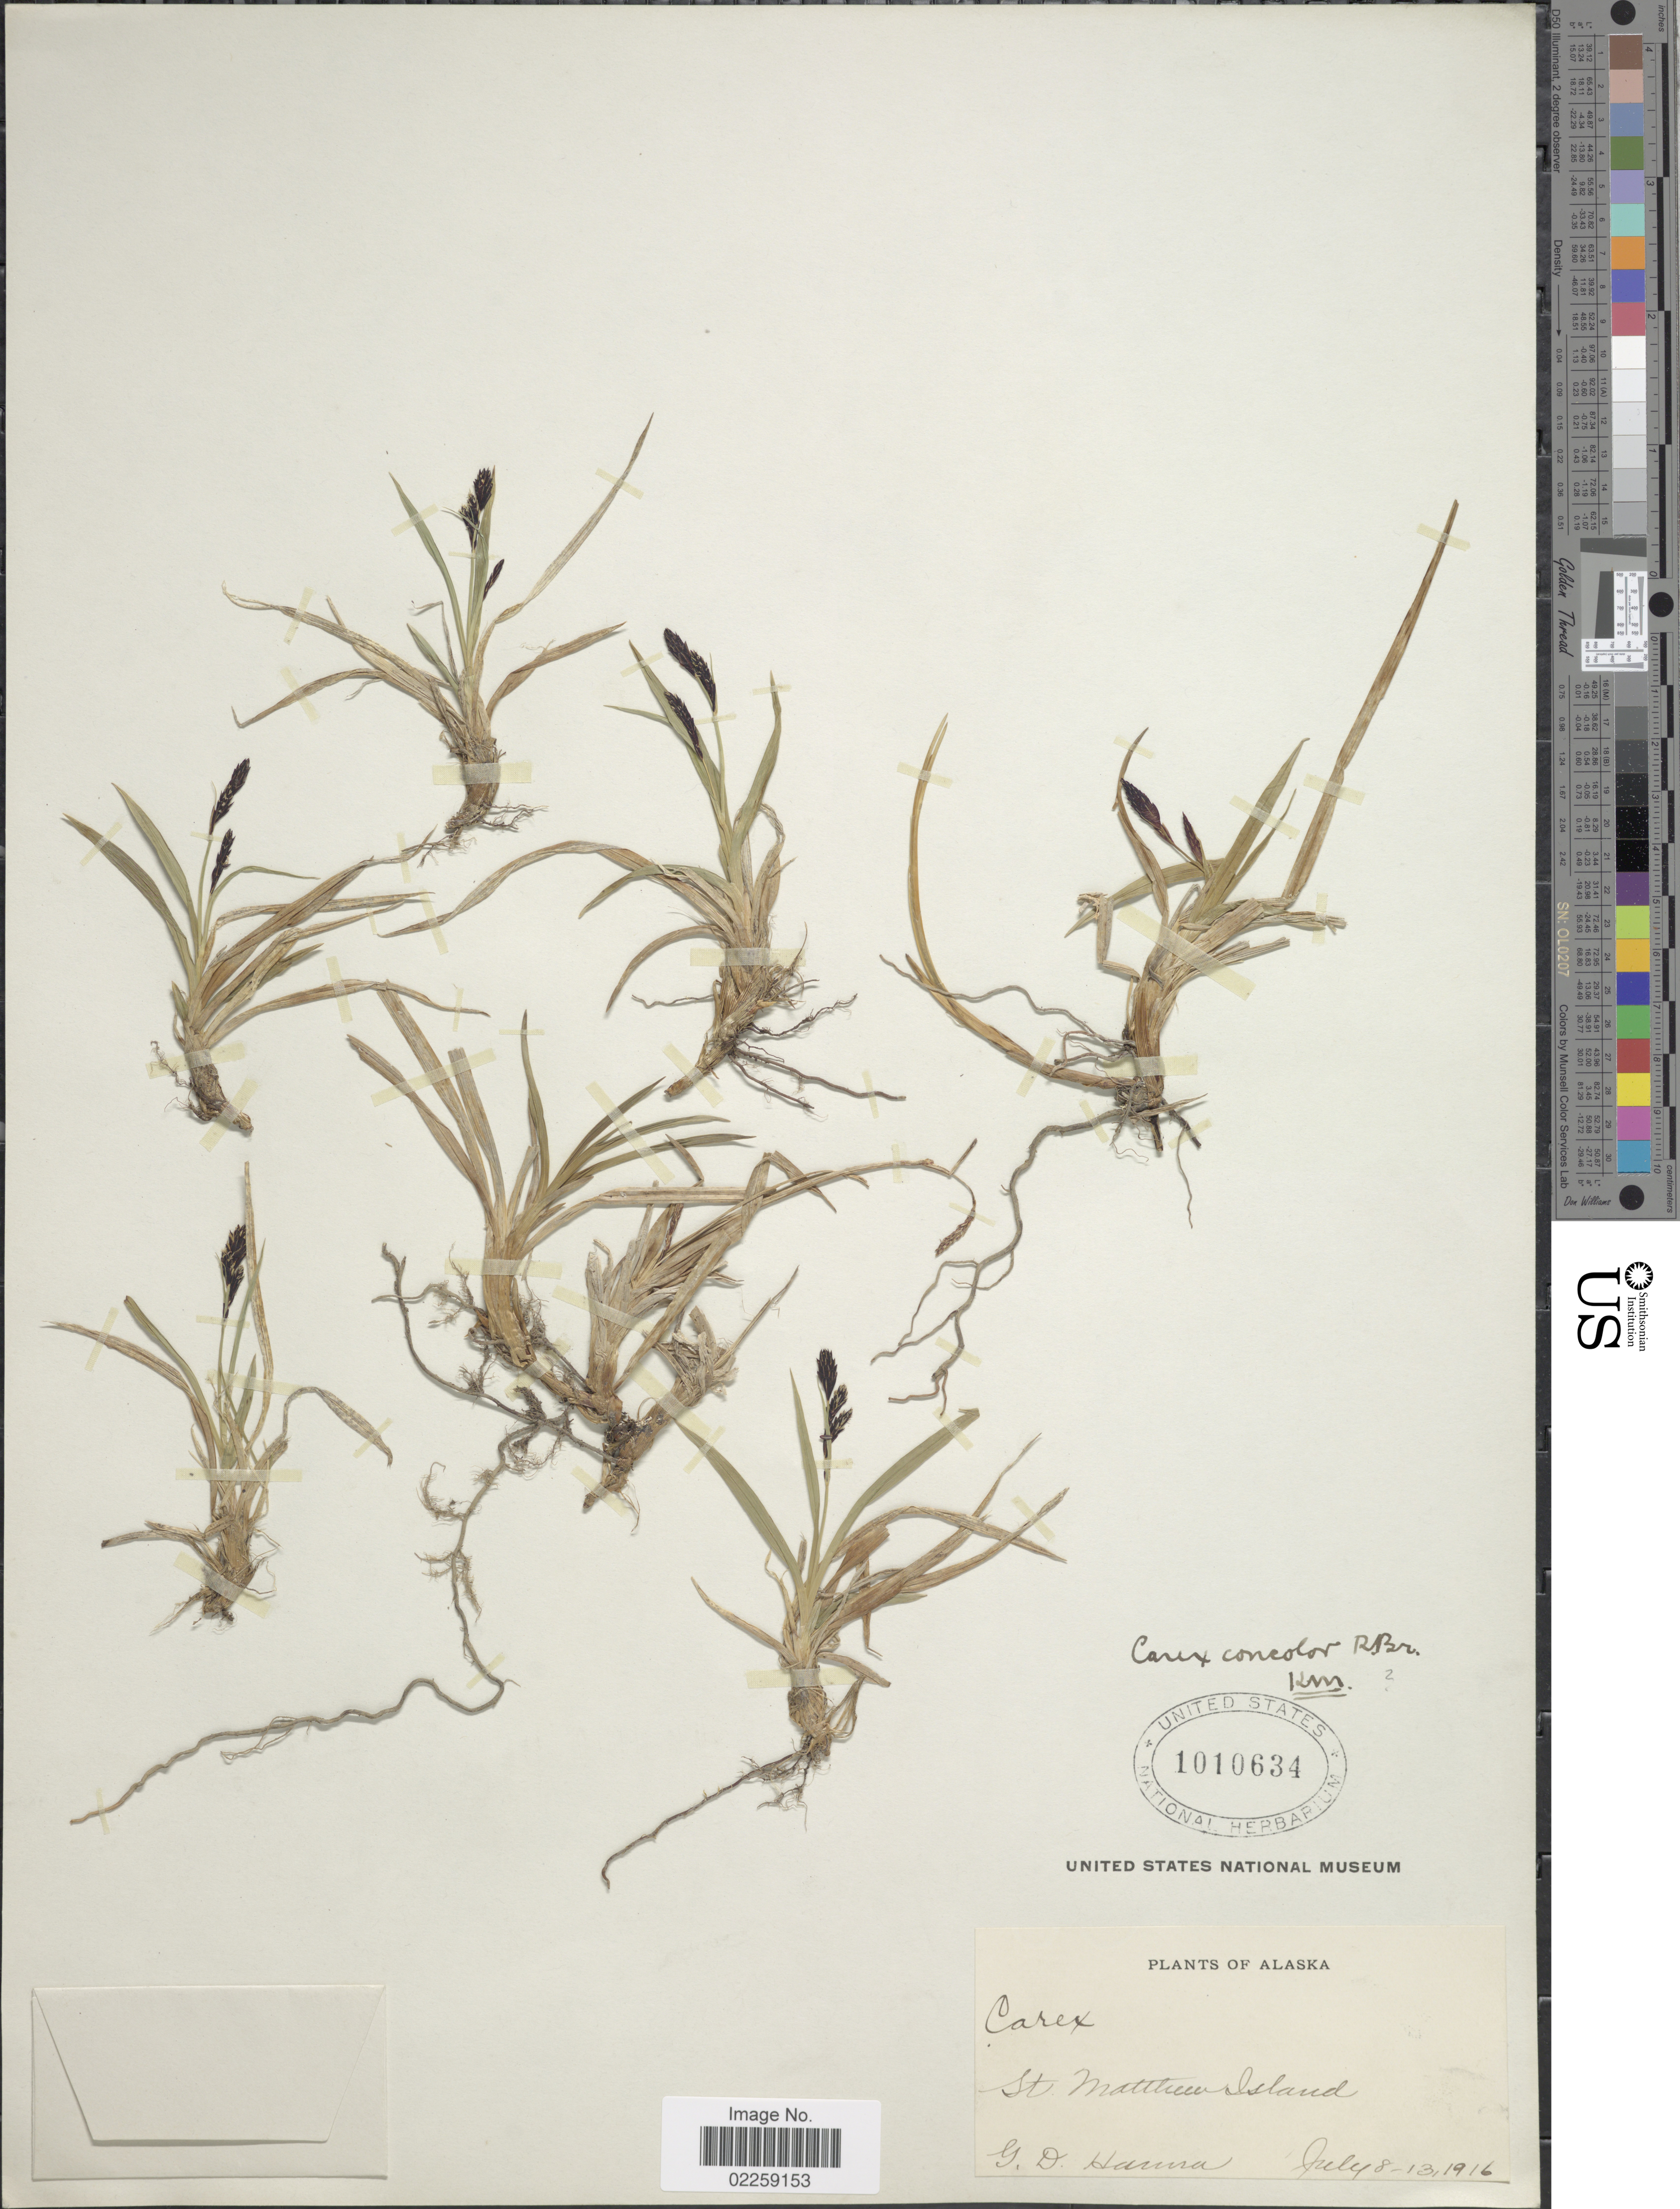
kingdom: Plantae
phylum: Tracheophyta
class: Liliopsida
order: Poales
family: Cyperaceae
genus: Carex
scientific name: Carex bigelowii subsp. lugens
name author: (Holm) T.V. Egorova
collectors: G. D. Hanna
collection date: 1916-07-08/1916-07-13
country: United States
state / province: Alaska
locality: St. Matthew Island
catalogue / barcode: US 1010634